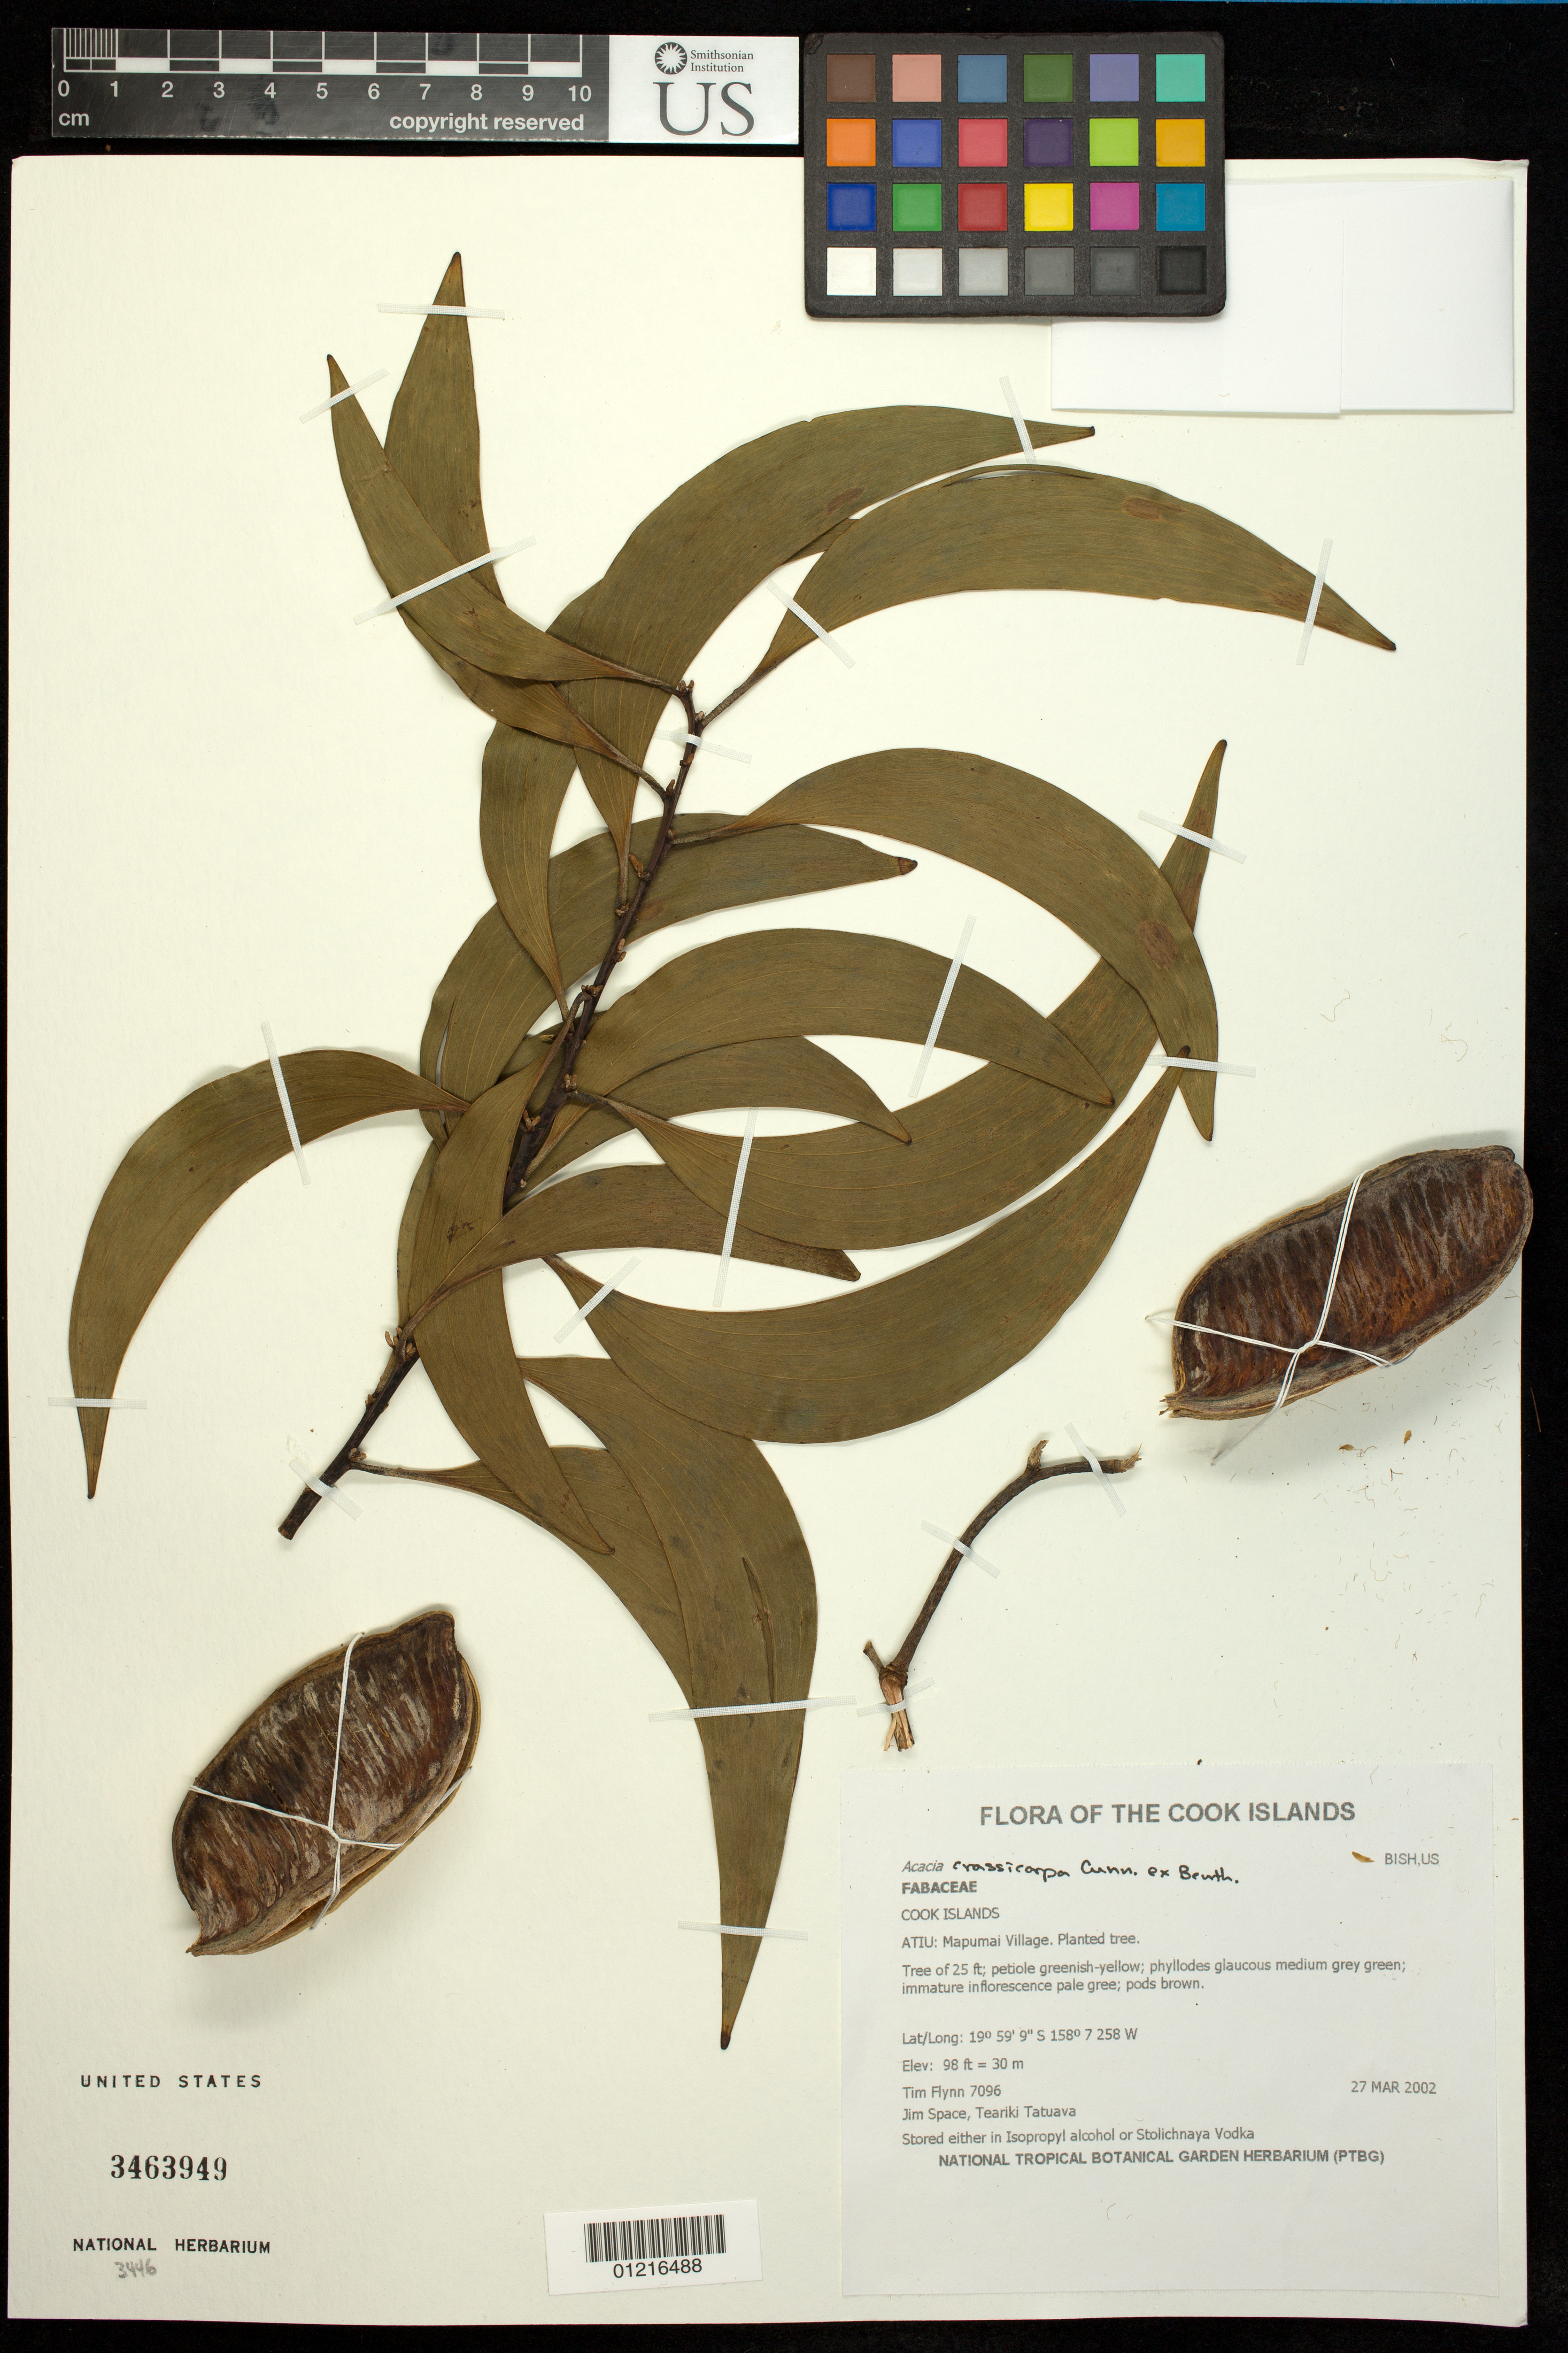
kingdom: Plantae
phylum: Tracheophyta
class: Magnoliopsida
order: Fabales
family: Fabaceae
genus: Acacia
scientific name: Acacia crassicarpa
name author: A. Cunn.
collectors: T. W. Flynn, J. Space & T. Tatuava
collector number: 7096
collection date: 2002-03-27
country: Cook Islands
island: Atiu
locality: Mapumai Village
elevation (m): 30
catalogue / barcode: US 3463949